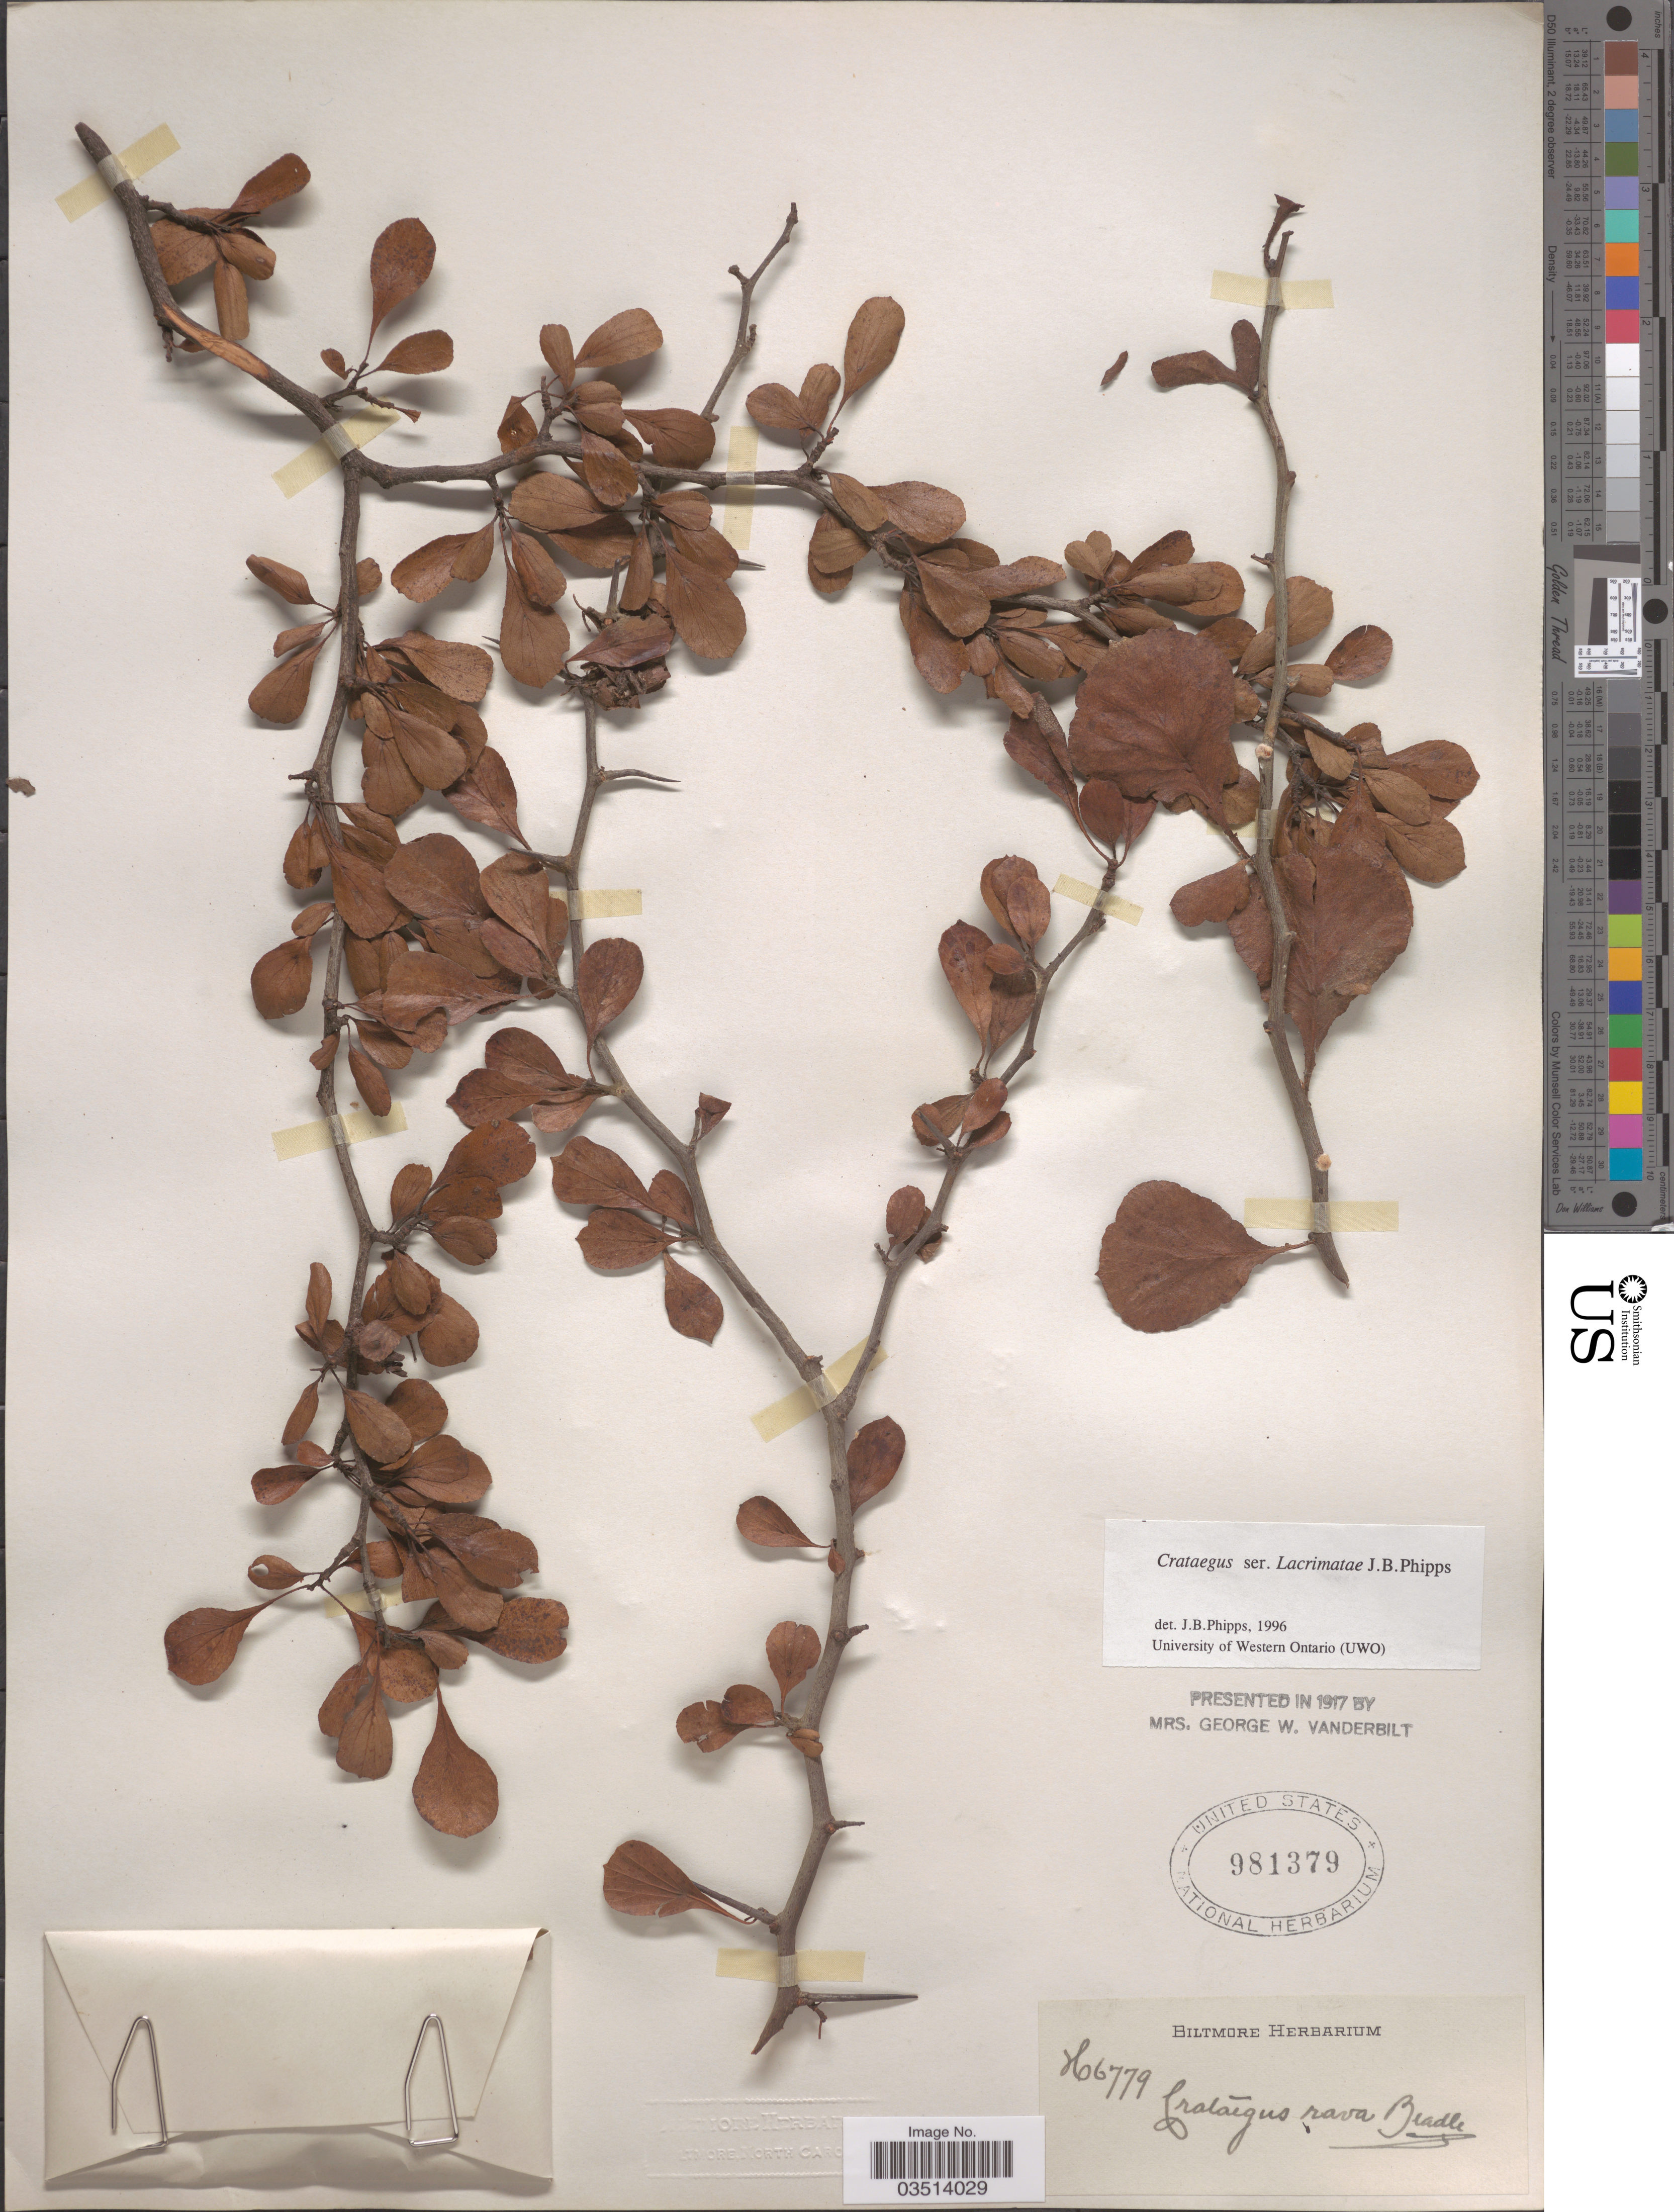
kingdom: Plantae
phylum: Tracheophyta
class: Magnoliopsida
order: Rosales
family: Rosaceae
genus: Crataegus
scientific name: Crataegus crocea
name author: Beadle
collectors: ex herb. Biltmore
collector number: H6779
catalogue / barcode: US 981379